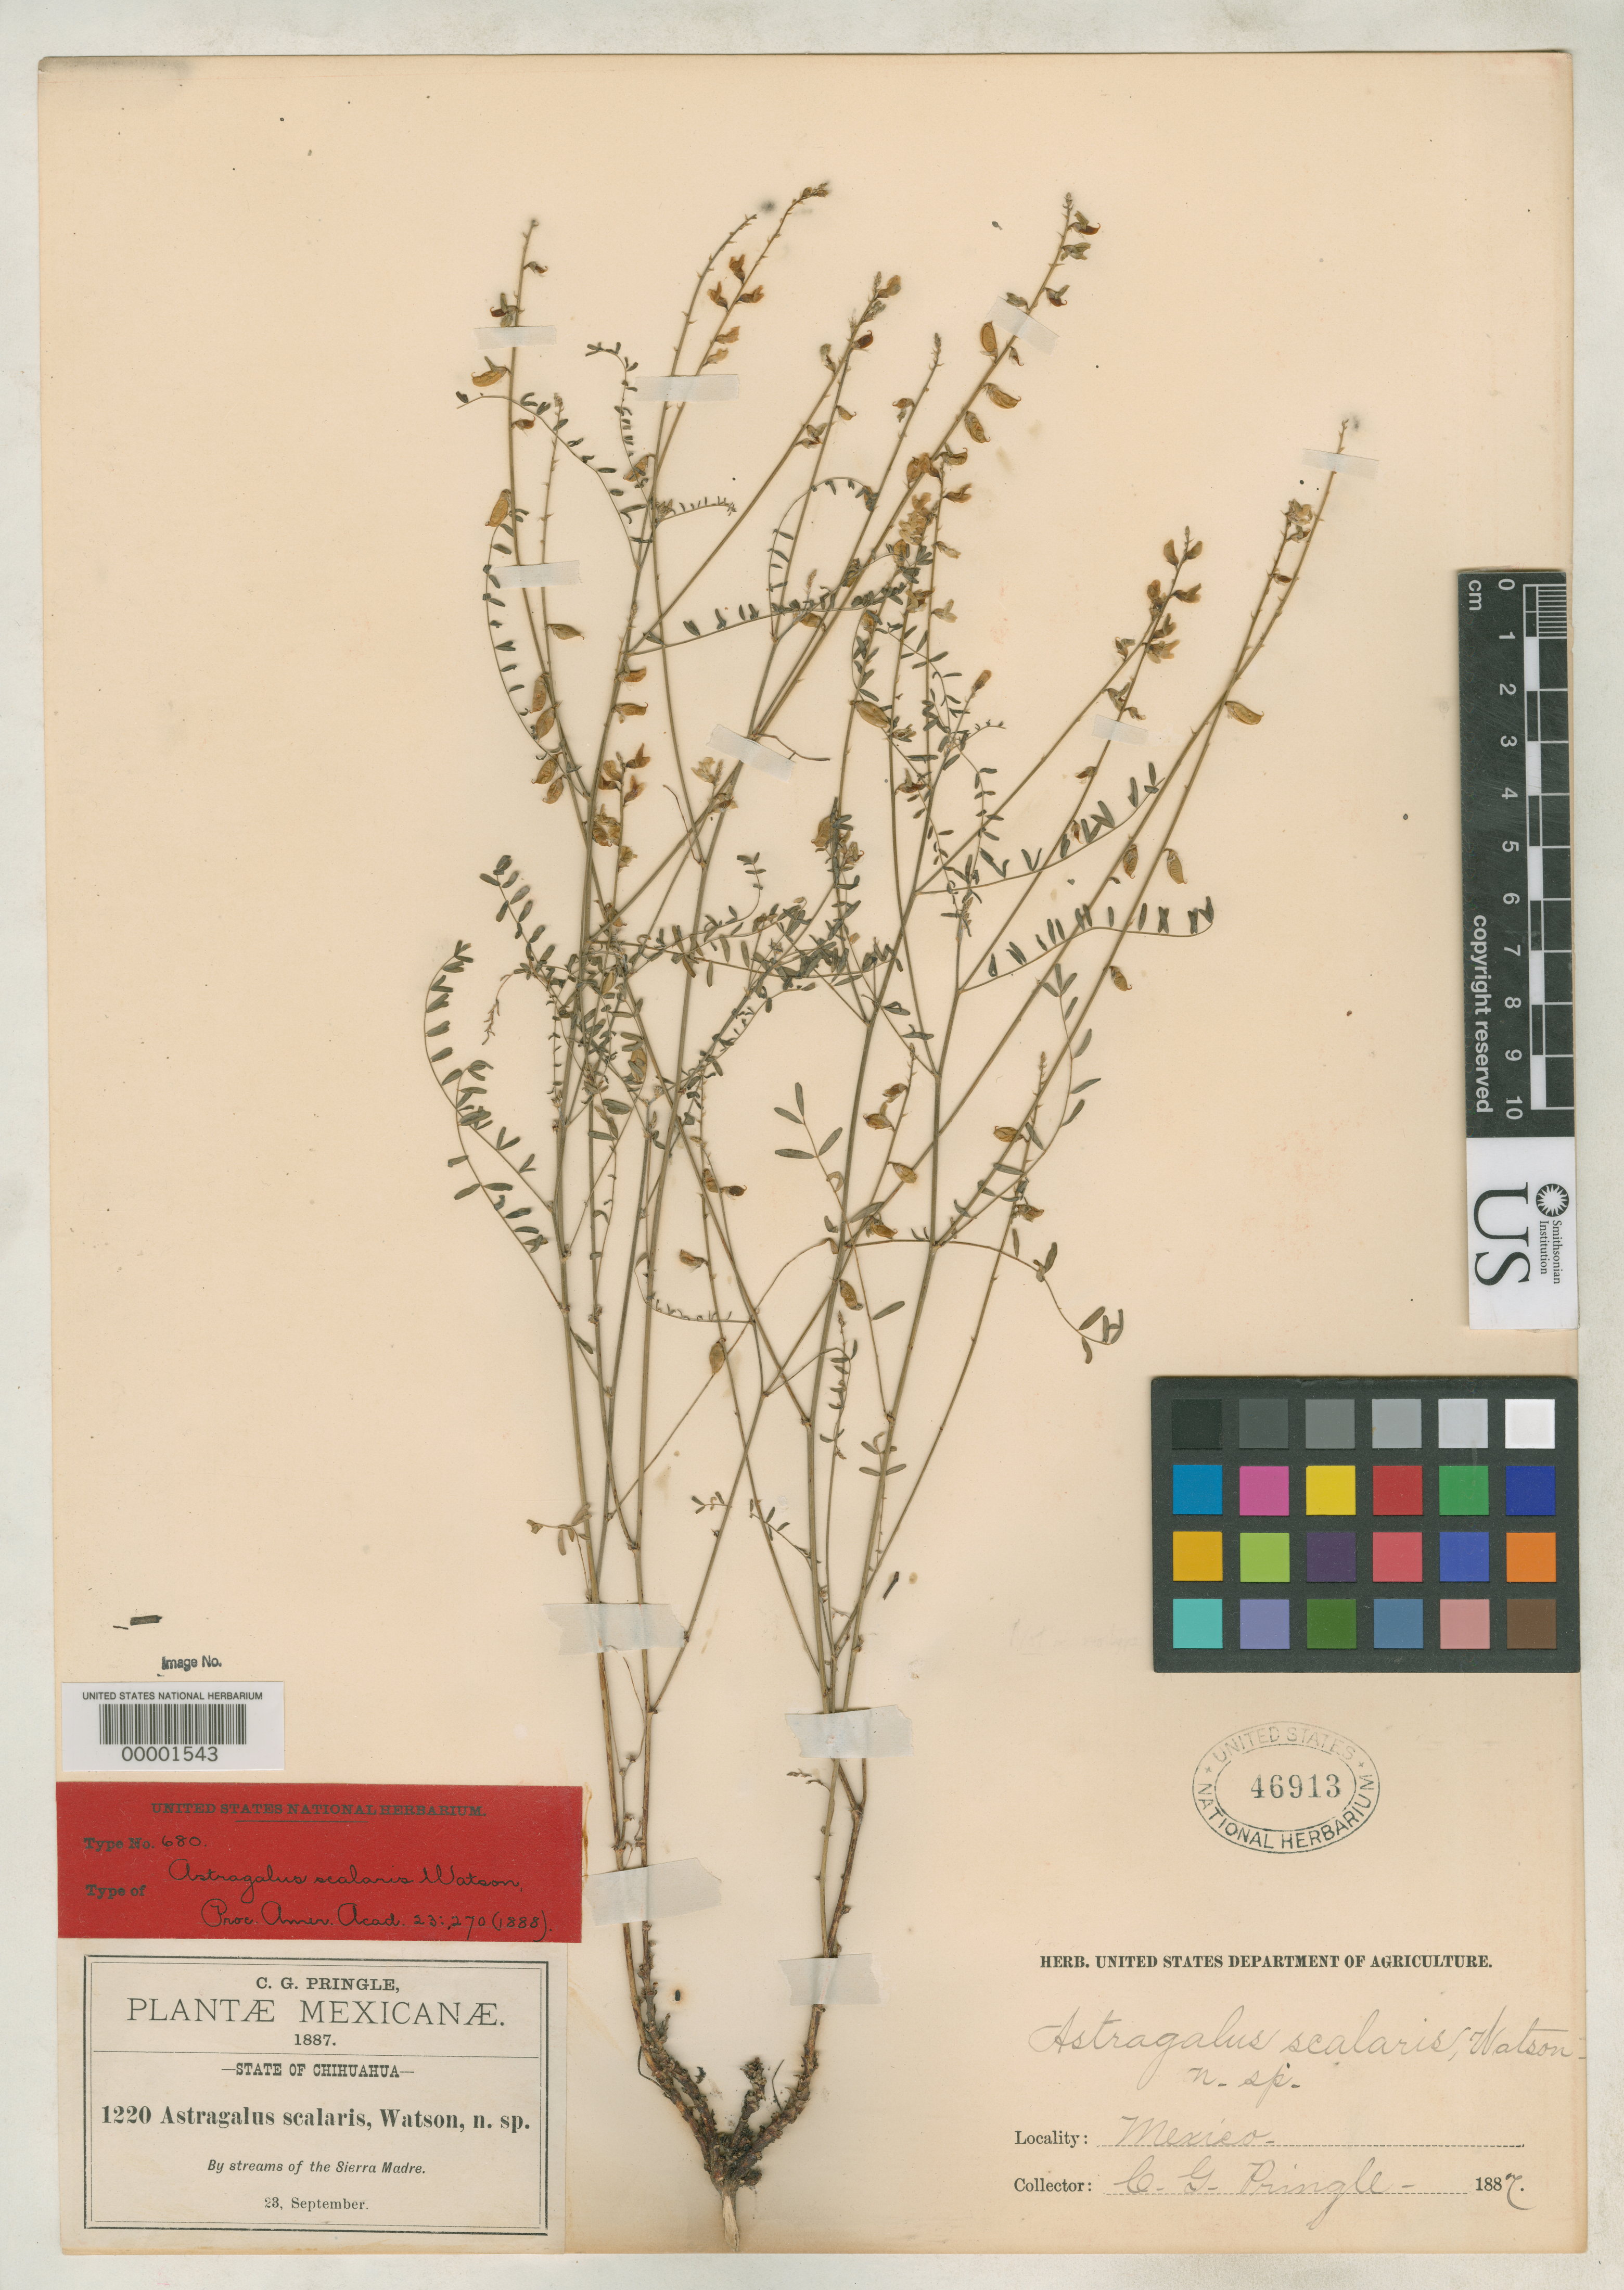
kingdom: Plantae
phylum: Tracheophyta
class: Magnoliopsida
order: Fabales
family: Fabaceae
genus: Astragalus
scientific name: Astragalus scalaris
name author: S. Watson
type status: Isotype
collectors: C. G. Pringle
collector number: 1220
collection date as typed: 23 Sep 1887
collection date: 1887-09-23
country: Mexico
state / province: Chihuahua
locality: Sierra Madre.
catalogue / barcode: US 46913